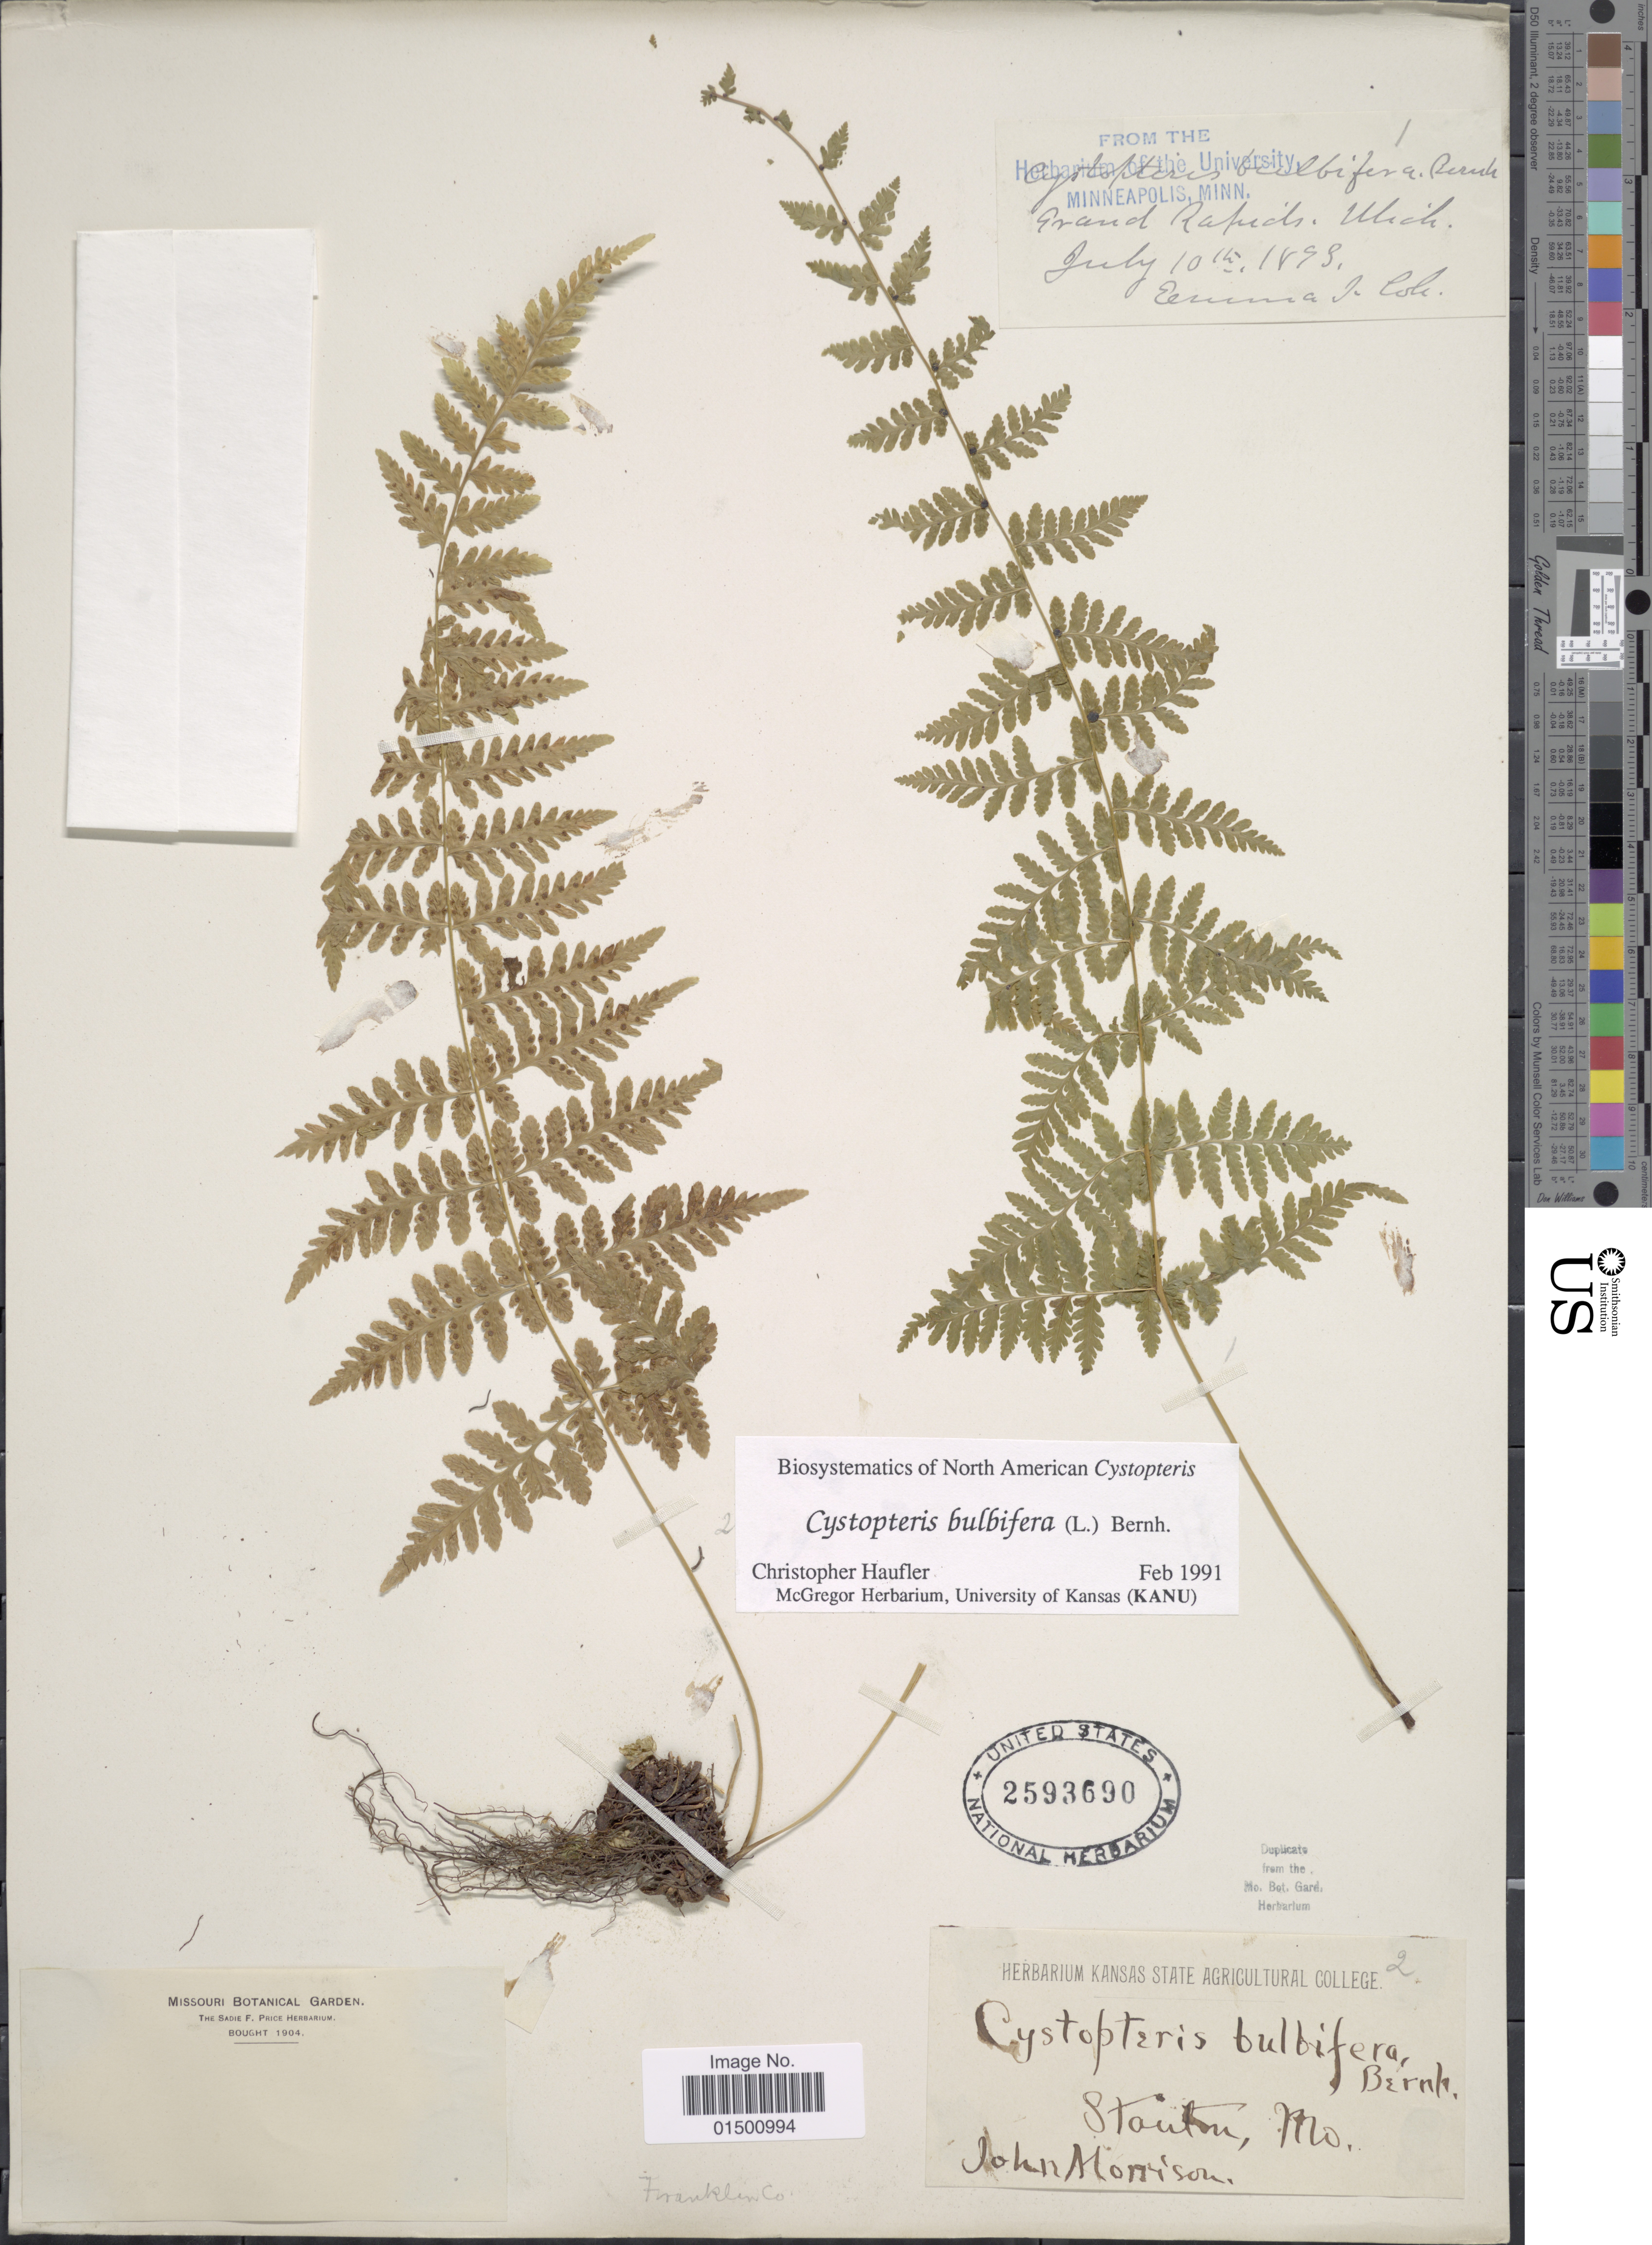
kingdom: Plantae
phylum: Tracheophyta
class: Polypodiopsida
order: Polypodiales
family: Cystopteridaceae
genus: Cystopteris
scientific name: Cystopteris bulbifera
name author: (L.) Bernh.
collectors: J. Morrison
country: United States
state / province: Missouri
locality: Stanton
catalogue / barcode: US 2593690